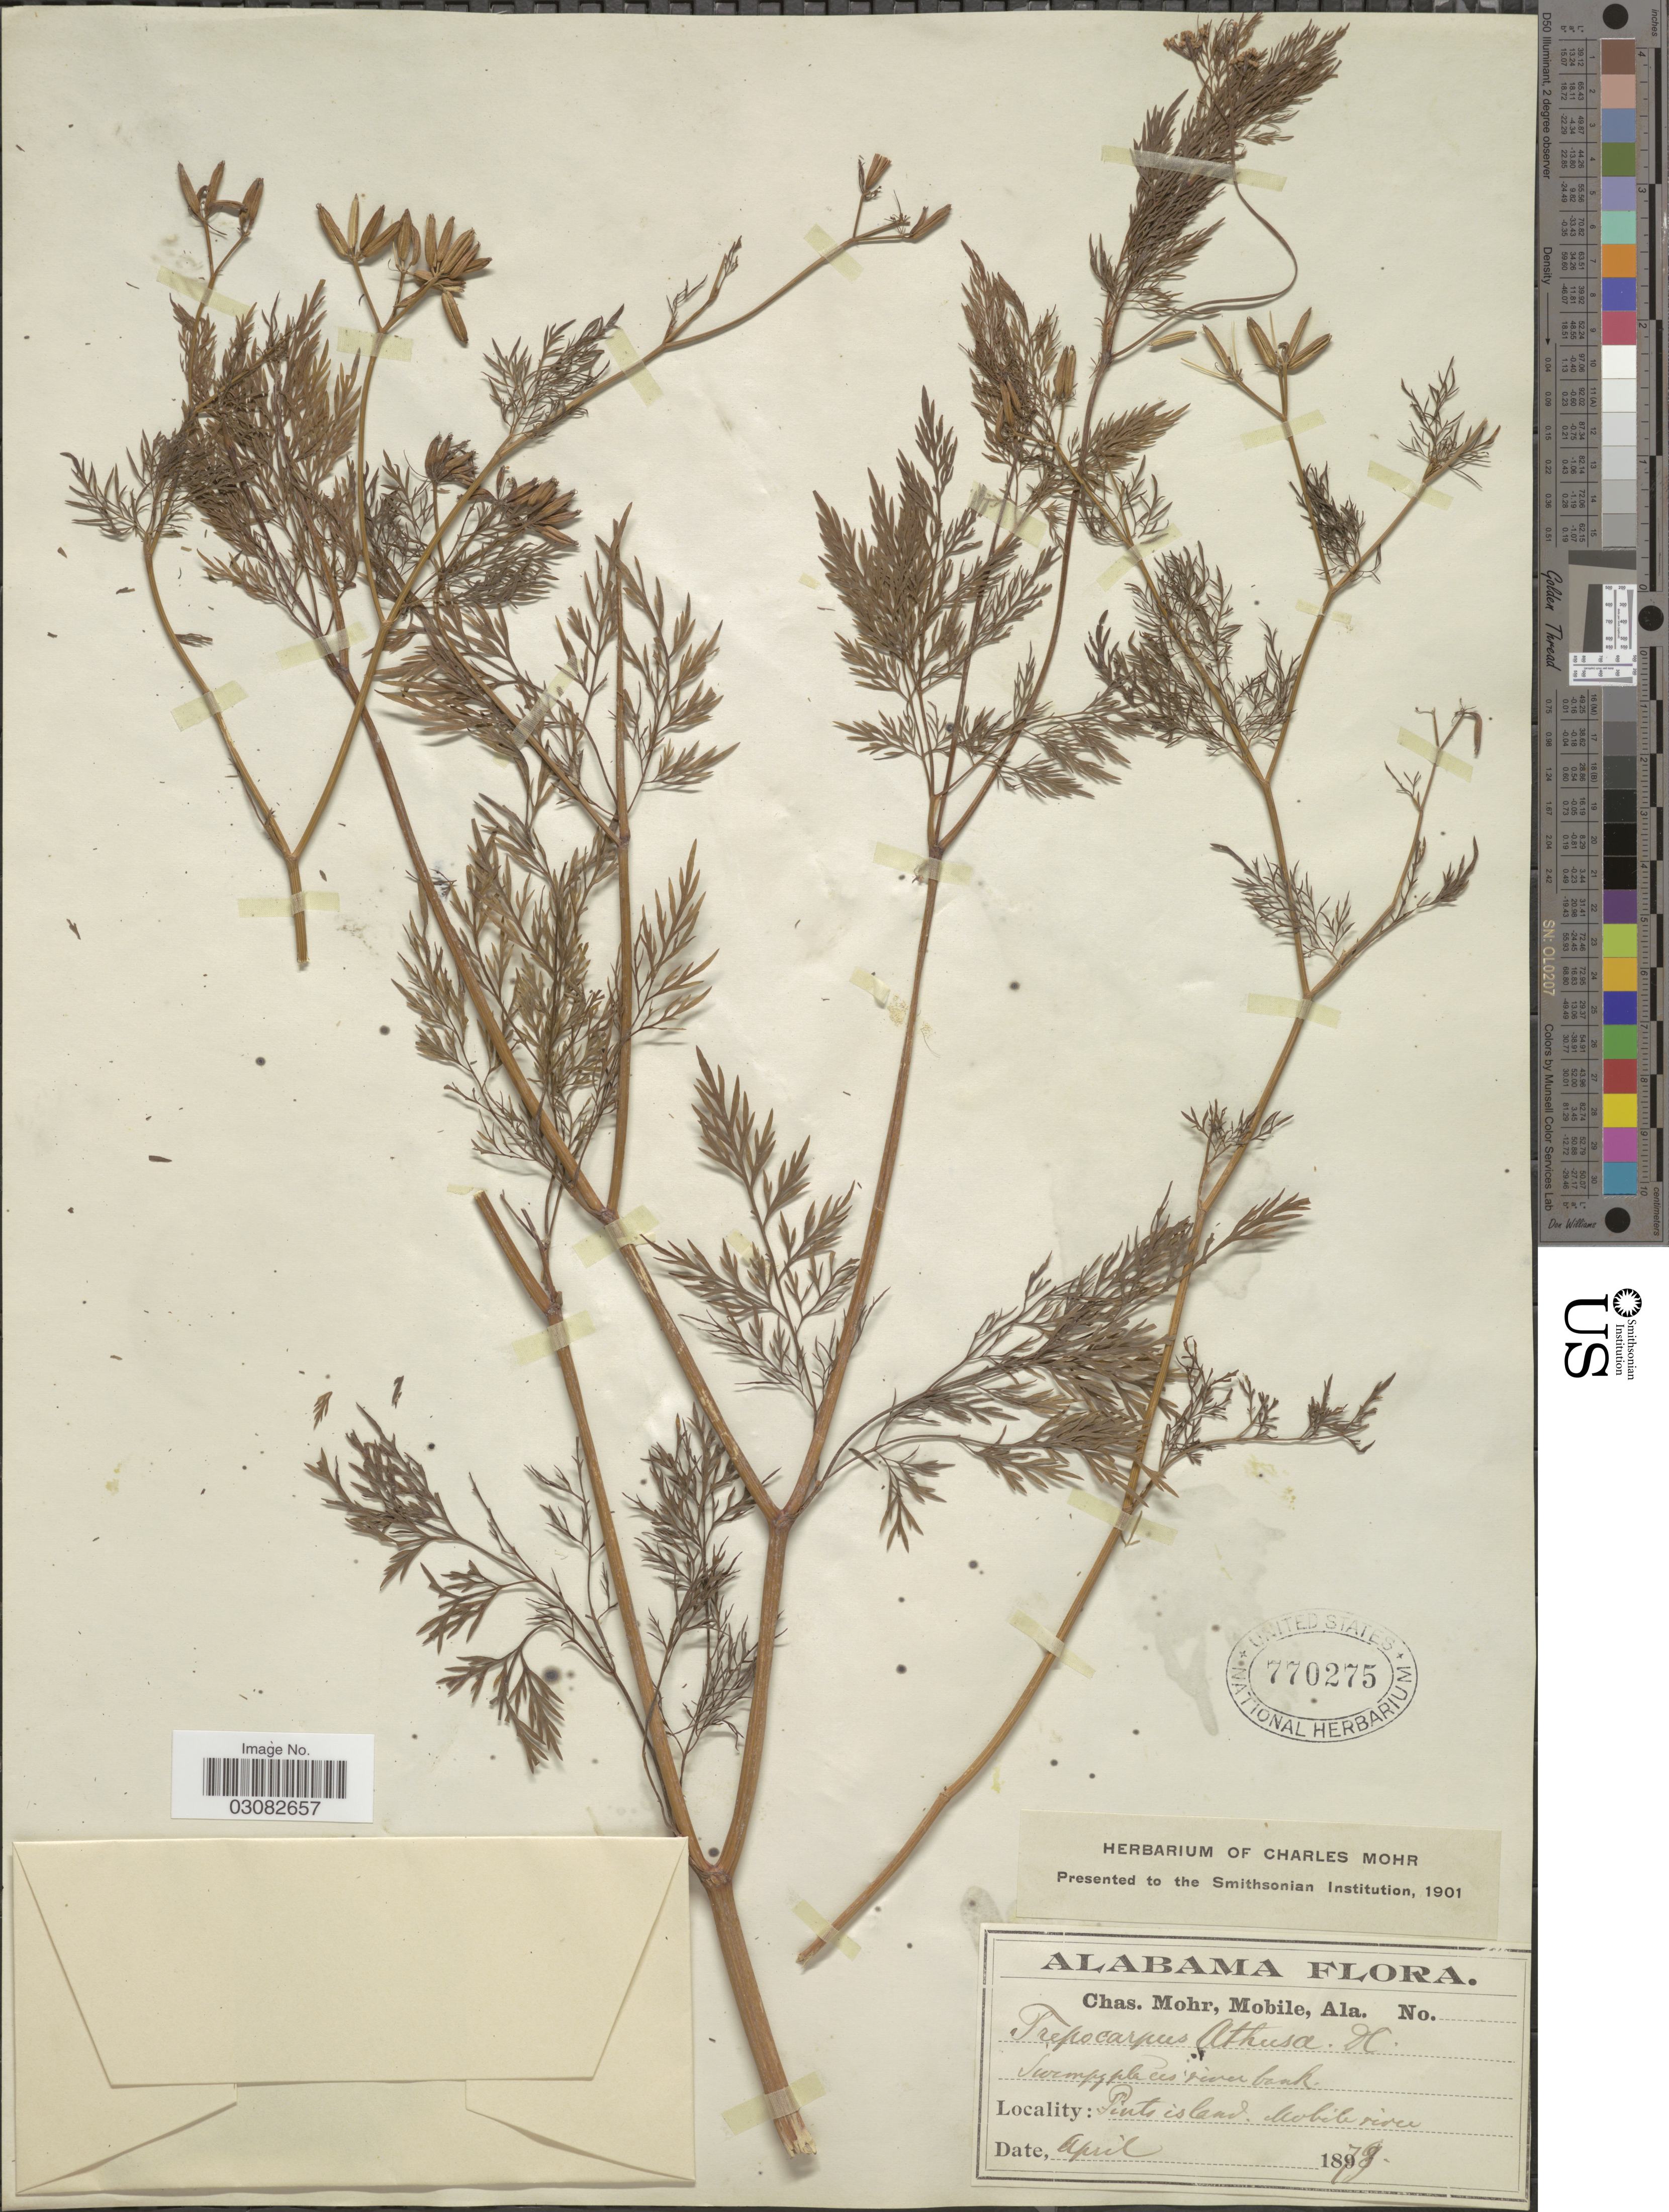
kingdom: Plantae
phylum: Tracheophyta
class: Magnoliopsida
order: Apiales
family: Apiaceae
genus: Trepocarpus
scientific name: Trepocarpus aethusae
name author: Nutt. ex DC.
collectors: Mohr, C. T. (herbarium)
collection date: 1879-04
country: United States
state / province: Alabama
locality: Pinto island. Mobile river.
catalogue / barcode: US 770275